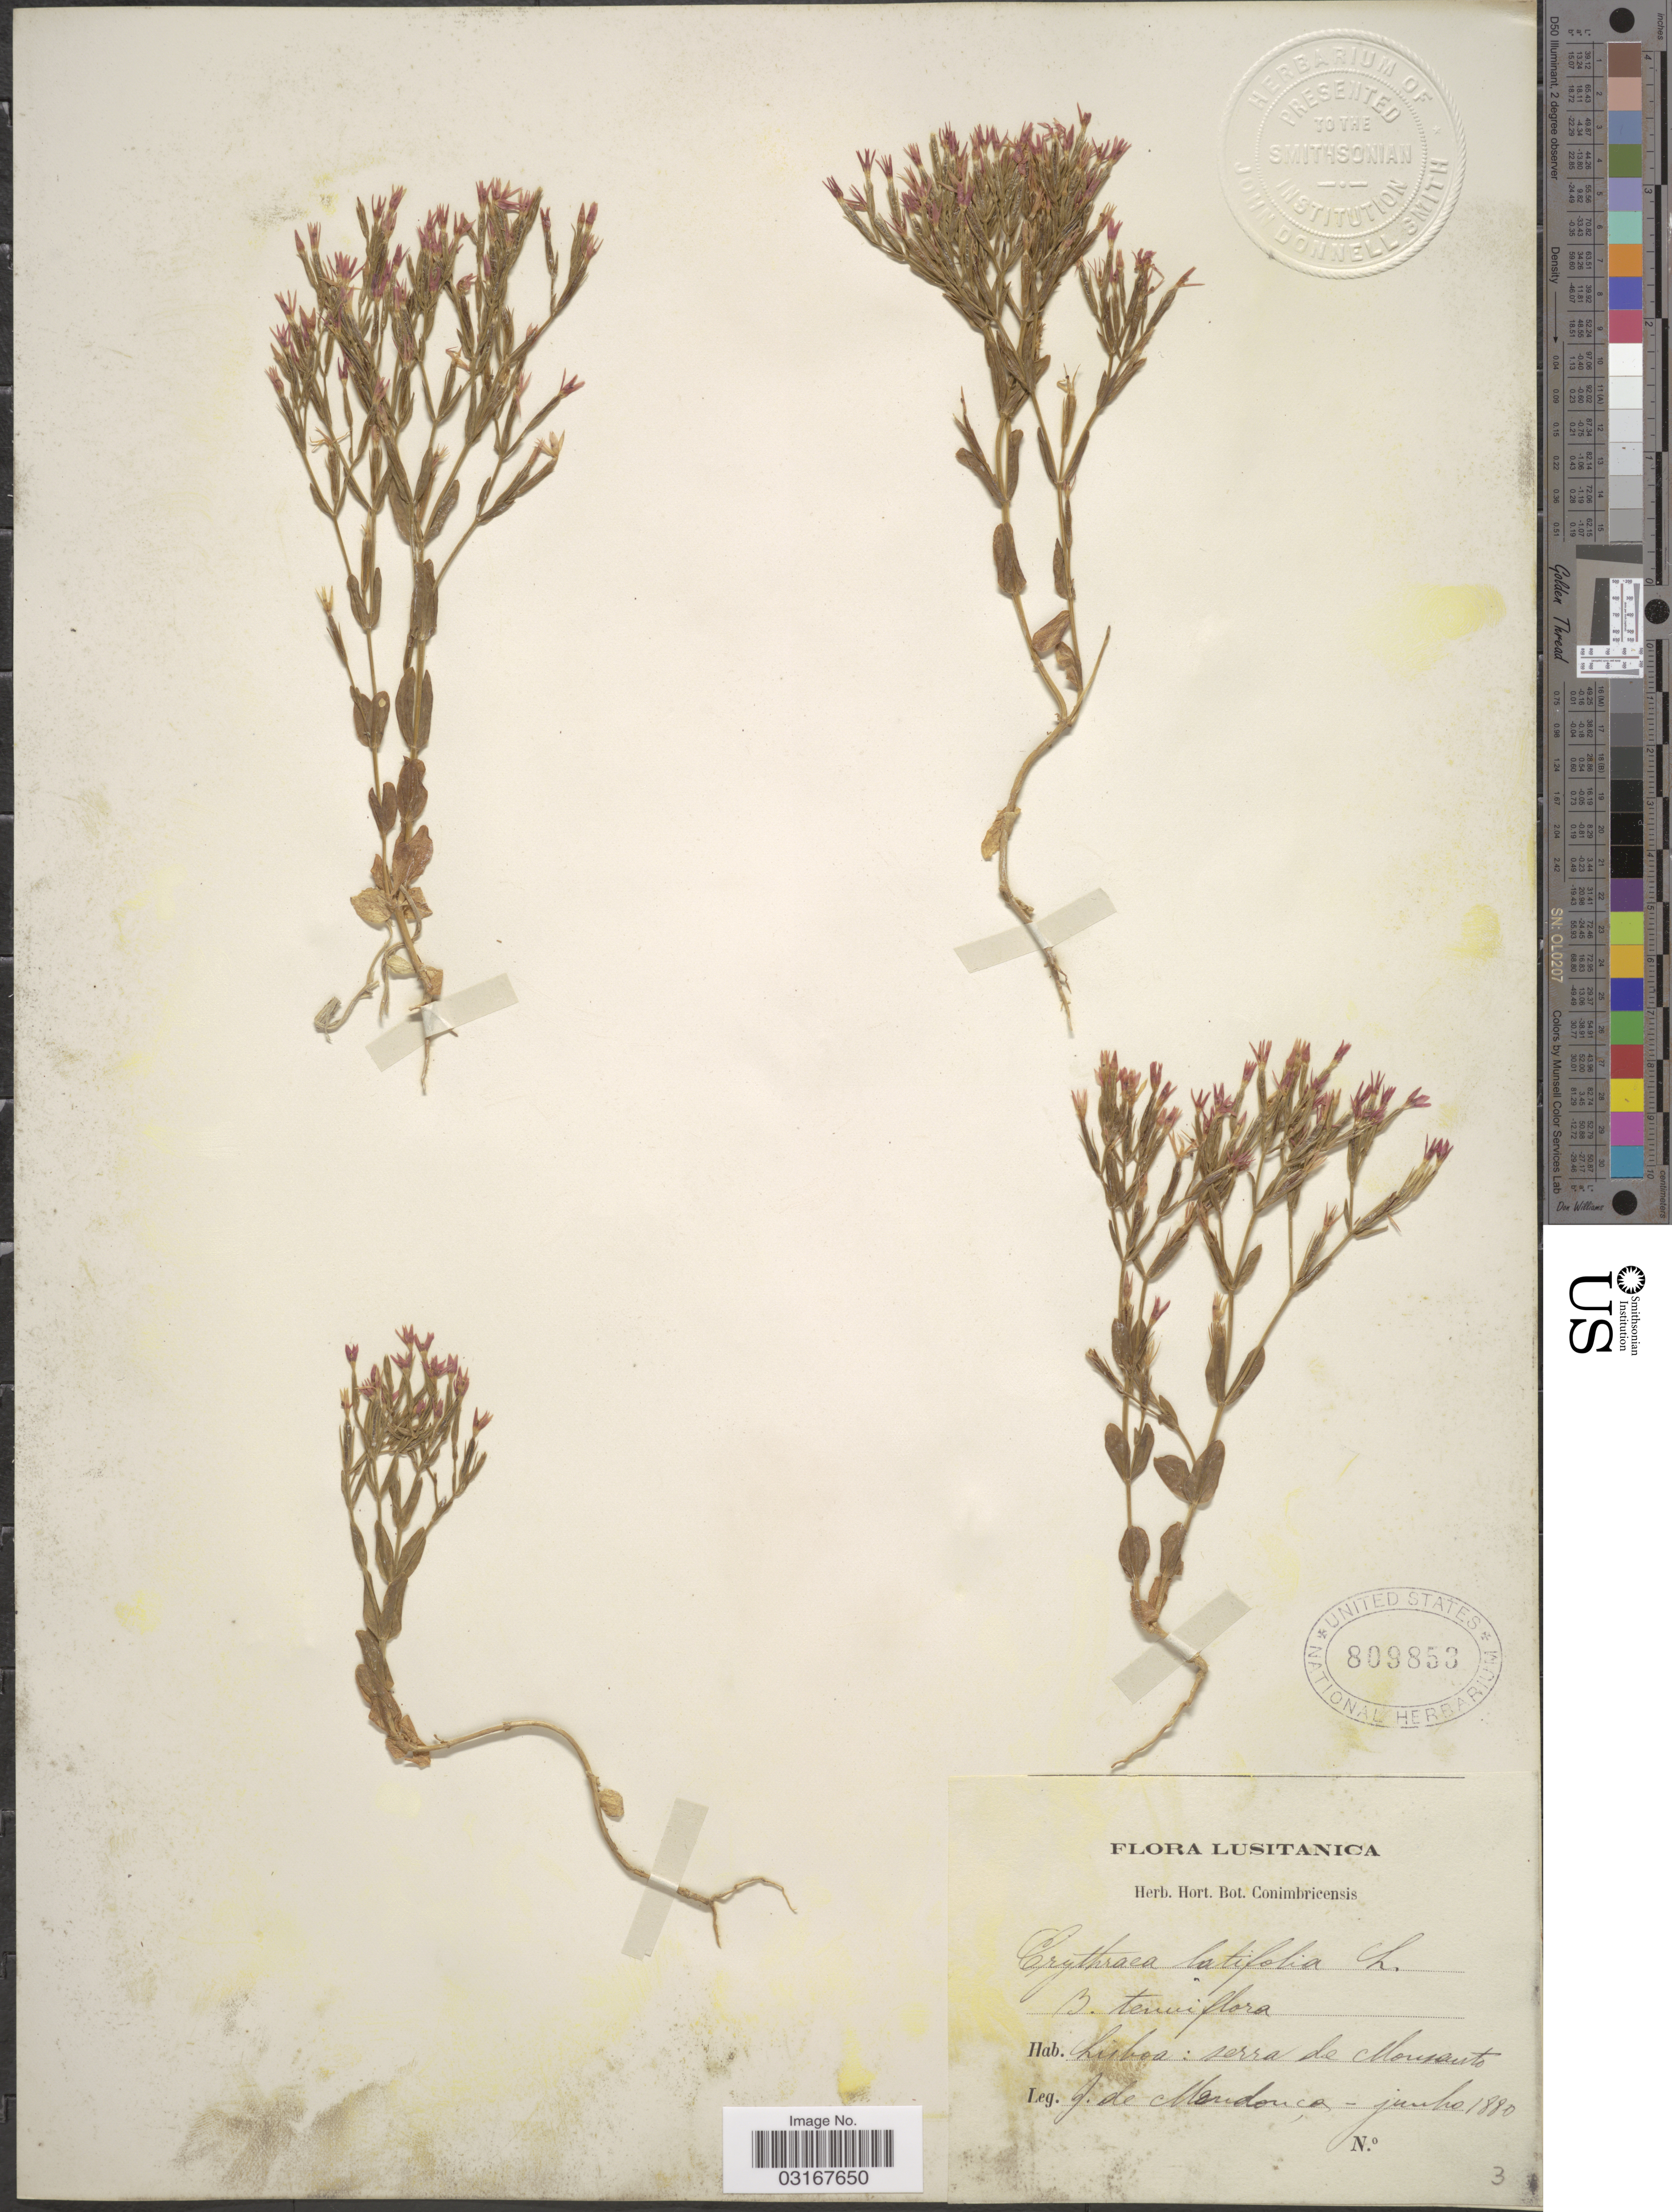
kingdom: Plantae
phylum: Tracheophyta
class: Magnoliopsida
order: Gentianales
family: Gentianaceae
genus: Centaurium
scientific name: Centaurium latifolium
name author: (Sm.) Druce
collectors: J. Mendonca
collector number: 3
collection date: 1880-06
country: Portugal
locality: Lusitanica. Lisboa: serra de Monsanto.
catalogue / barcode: US 809853